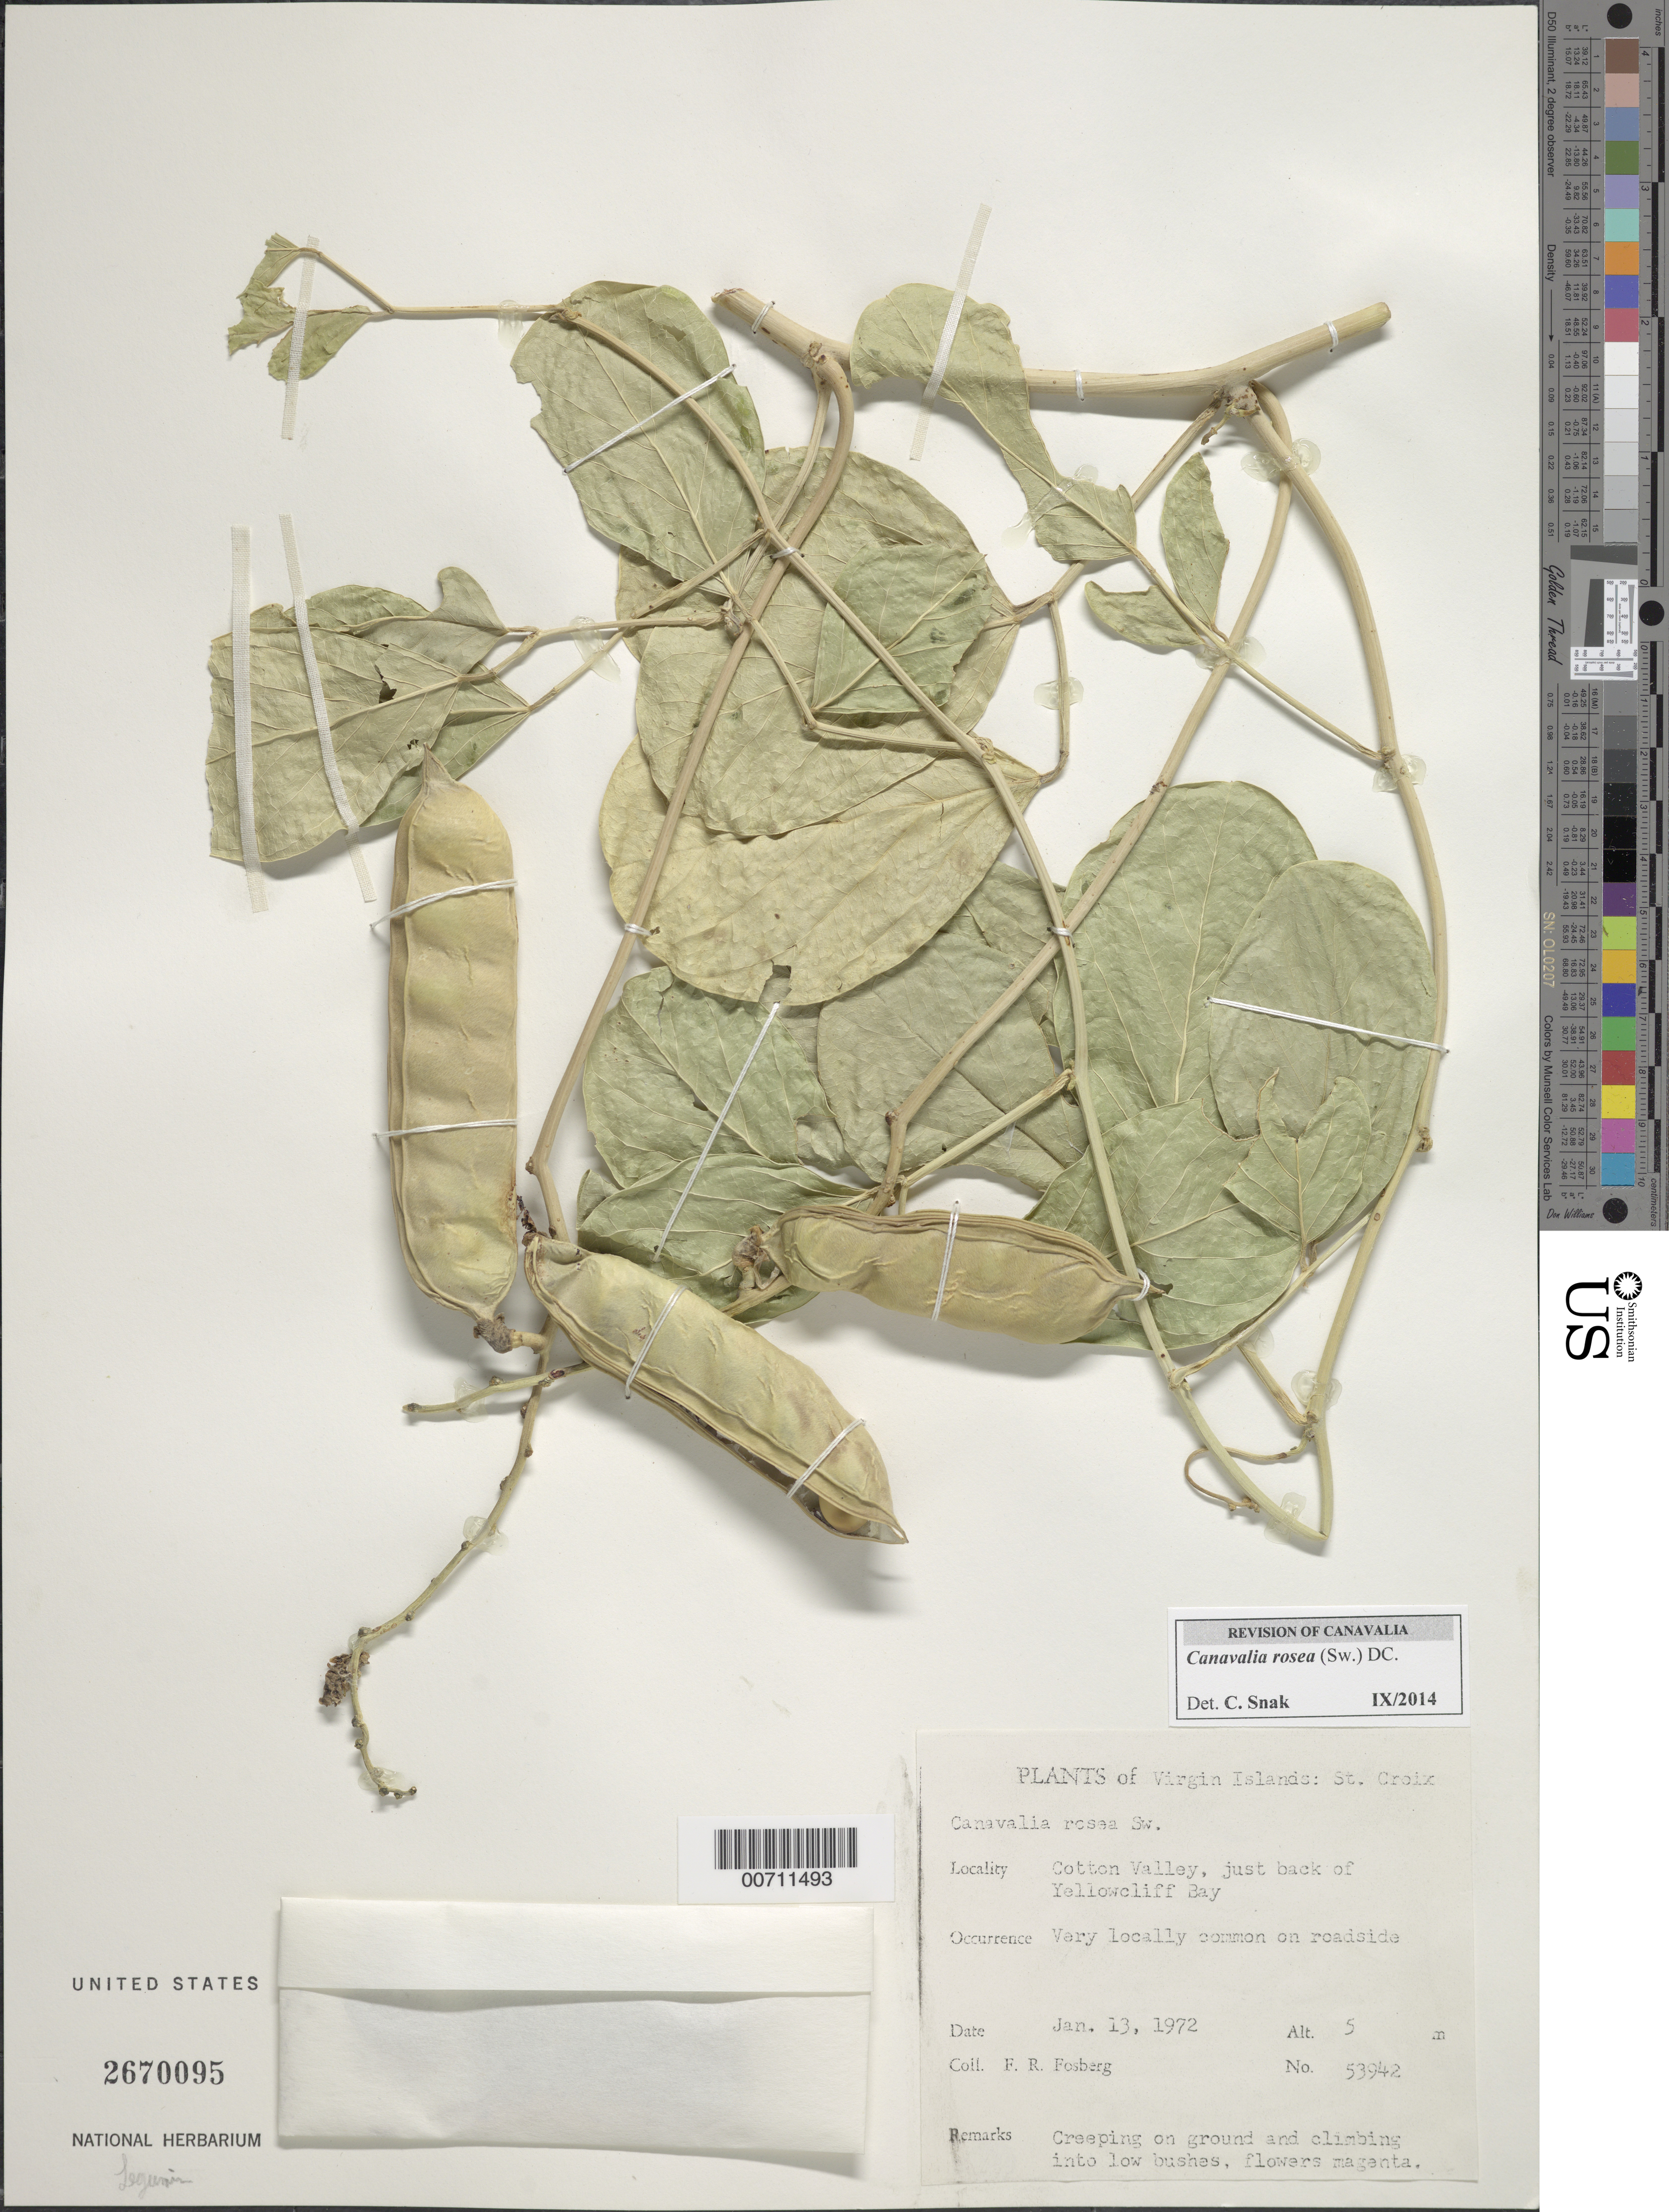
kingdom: Plantae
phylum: Tracheophyta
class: Magnoliopsida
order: Fabales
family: Fabaceae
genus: Canavalia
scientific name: Canavalia rosea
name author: (Sw.) DC.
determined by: Snak, C.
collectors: F. R. Fosberg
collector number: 53942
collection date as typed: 13 Jan 1972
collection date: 1972-01-13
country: U.S. Virgin Islands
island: St. Croix Island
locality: Cotton Valley, just back of Yellowcliff Bay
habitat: Roadside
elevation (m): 5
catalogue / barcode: US 2670095